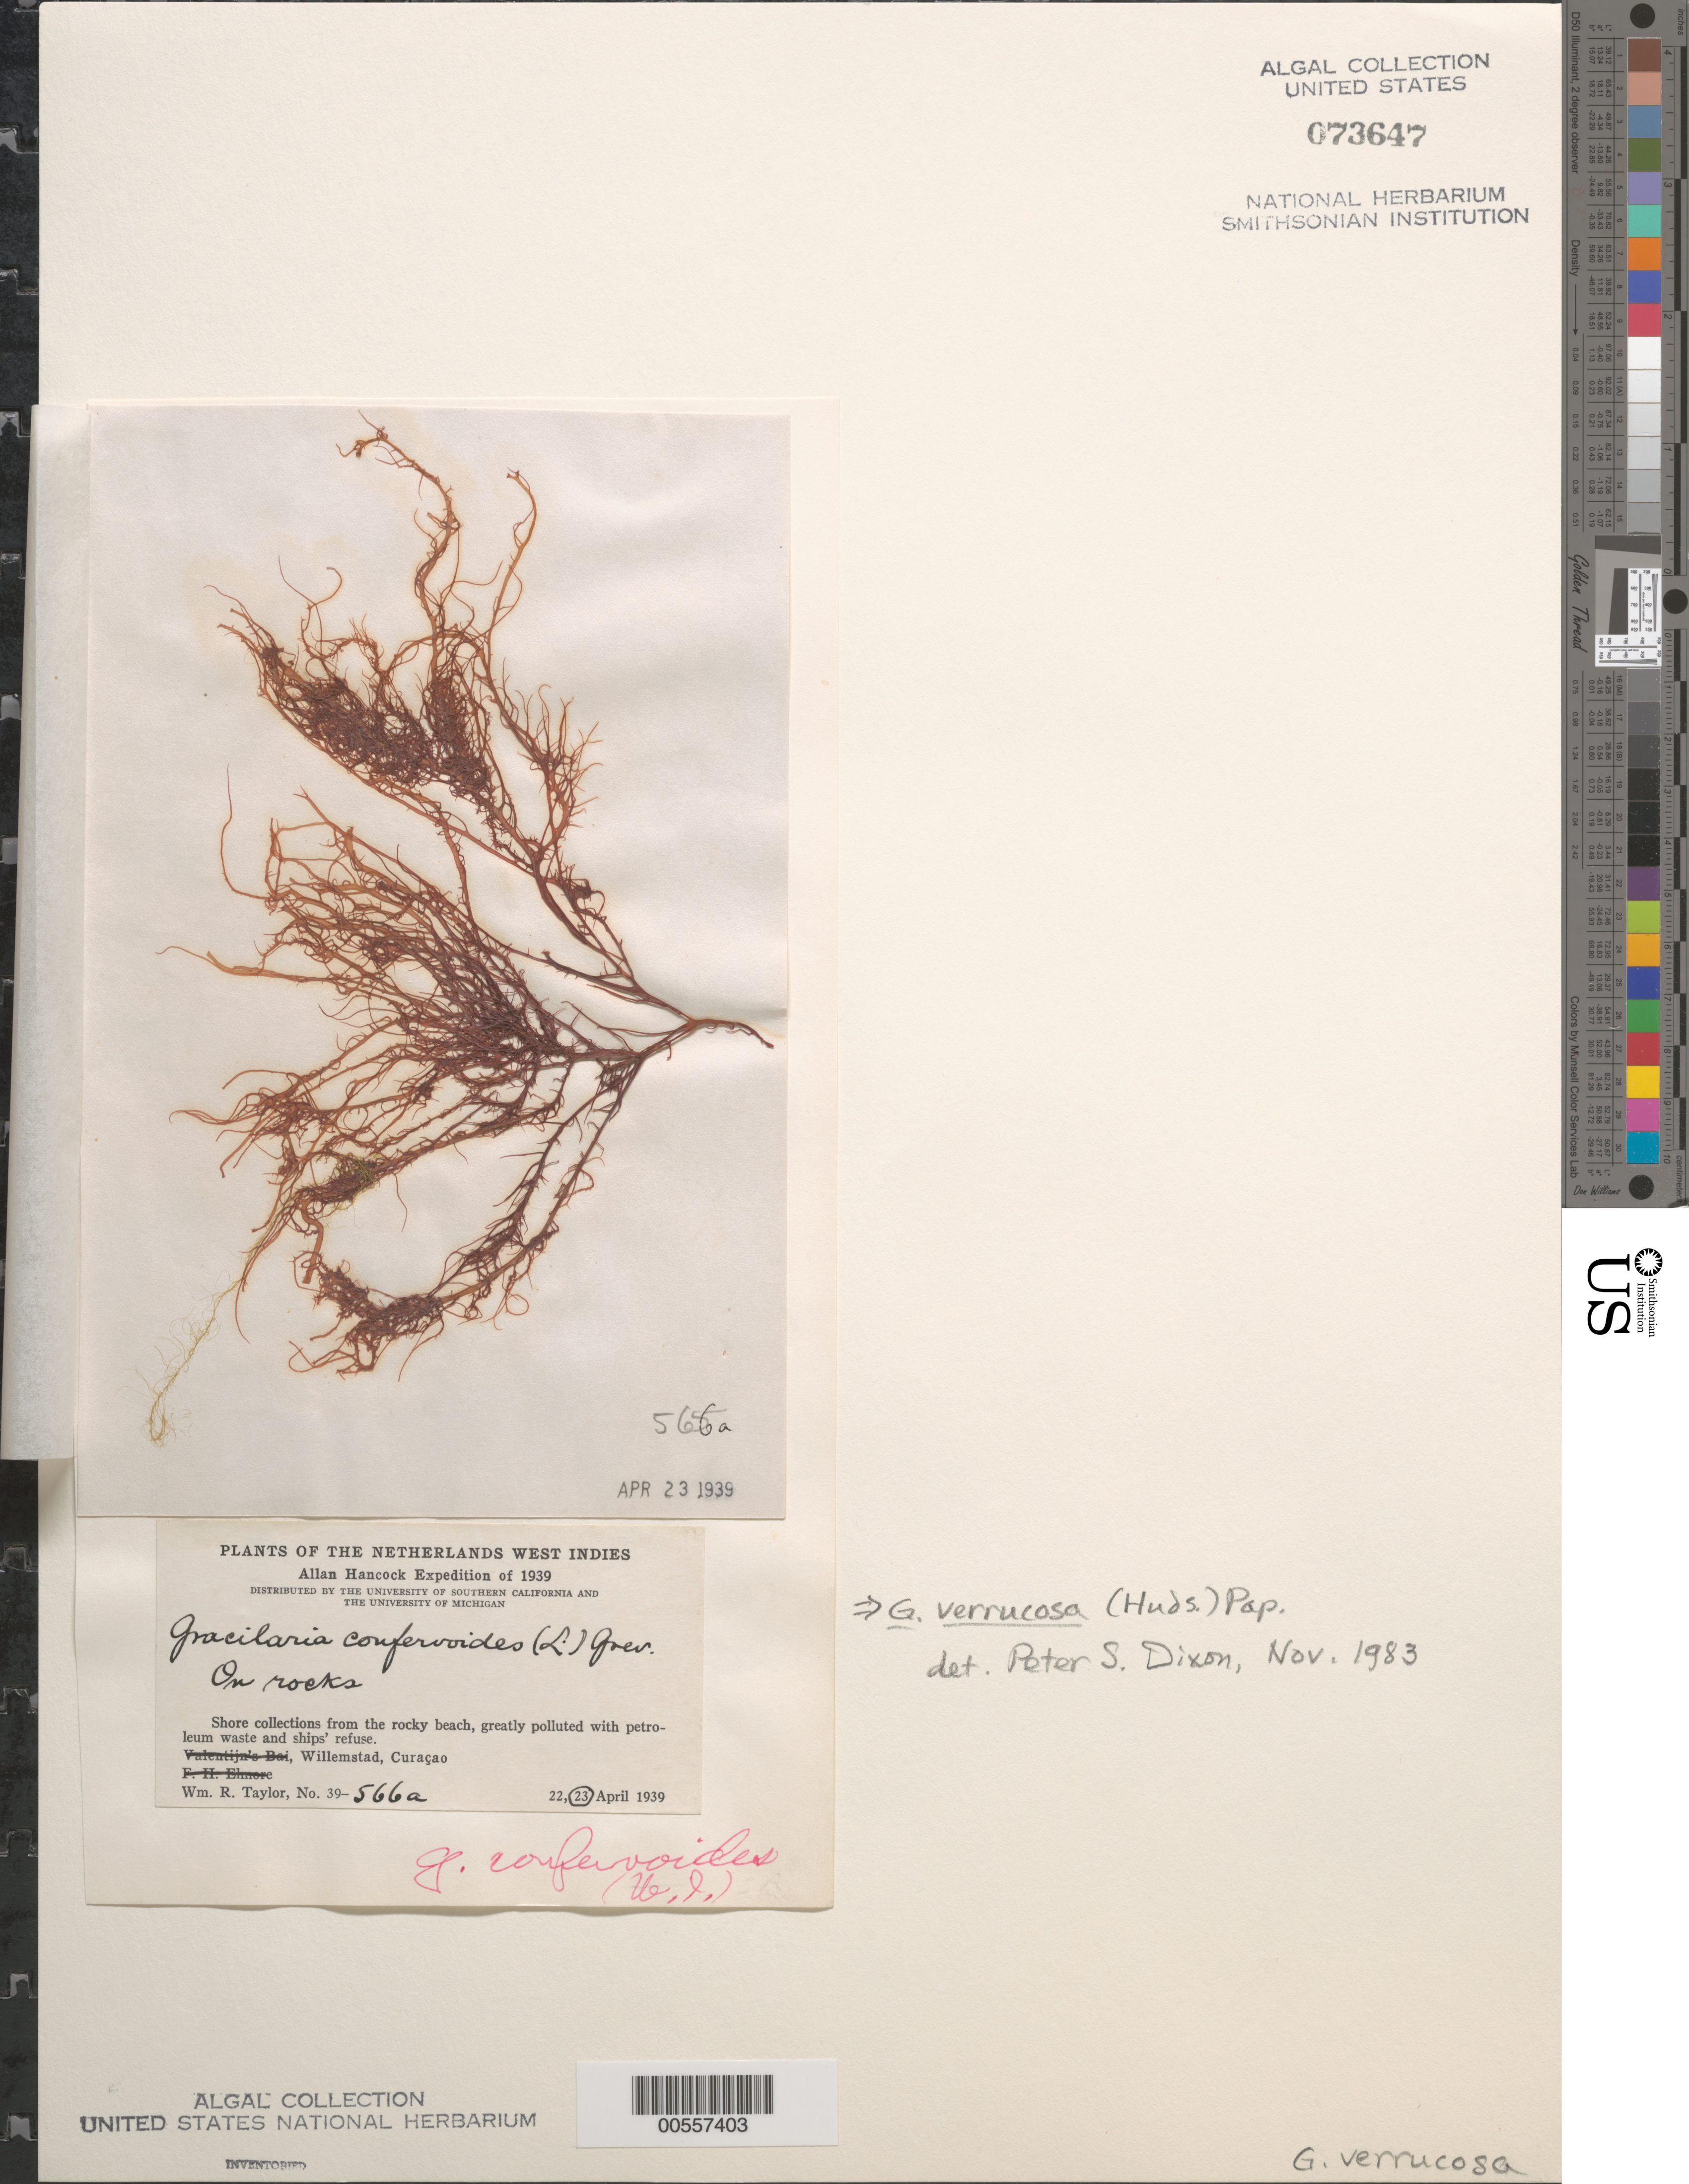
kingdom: Plantae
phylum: Rhodophyta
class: Florideophyceae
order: Gracilariales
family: Gracilariaceae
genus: Gracilariopsis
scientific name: Gracilariopsis longissima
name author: (S.G. Gmel.) Steentoft et al.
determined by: Algae name updating Project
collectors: W. R. Taylor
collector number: WRT 39-566a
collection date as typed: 23 Apr 1939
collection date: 1939-04-23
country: Curaçao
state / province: ABC Islands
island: Curaçao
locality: Willemstad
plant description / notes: Allan Hancock Expedition of 1939, as Gracilaria confervoides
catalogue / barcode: US 73647